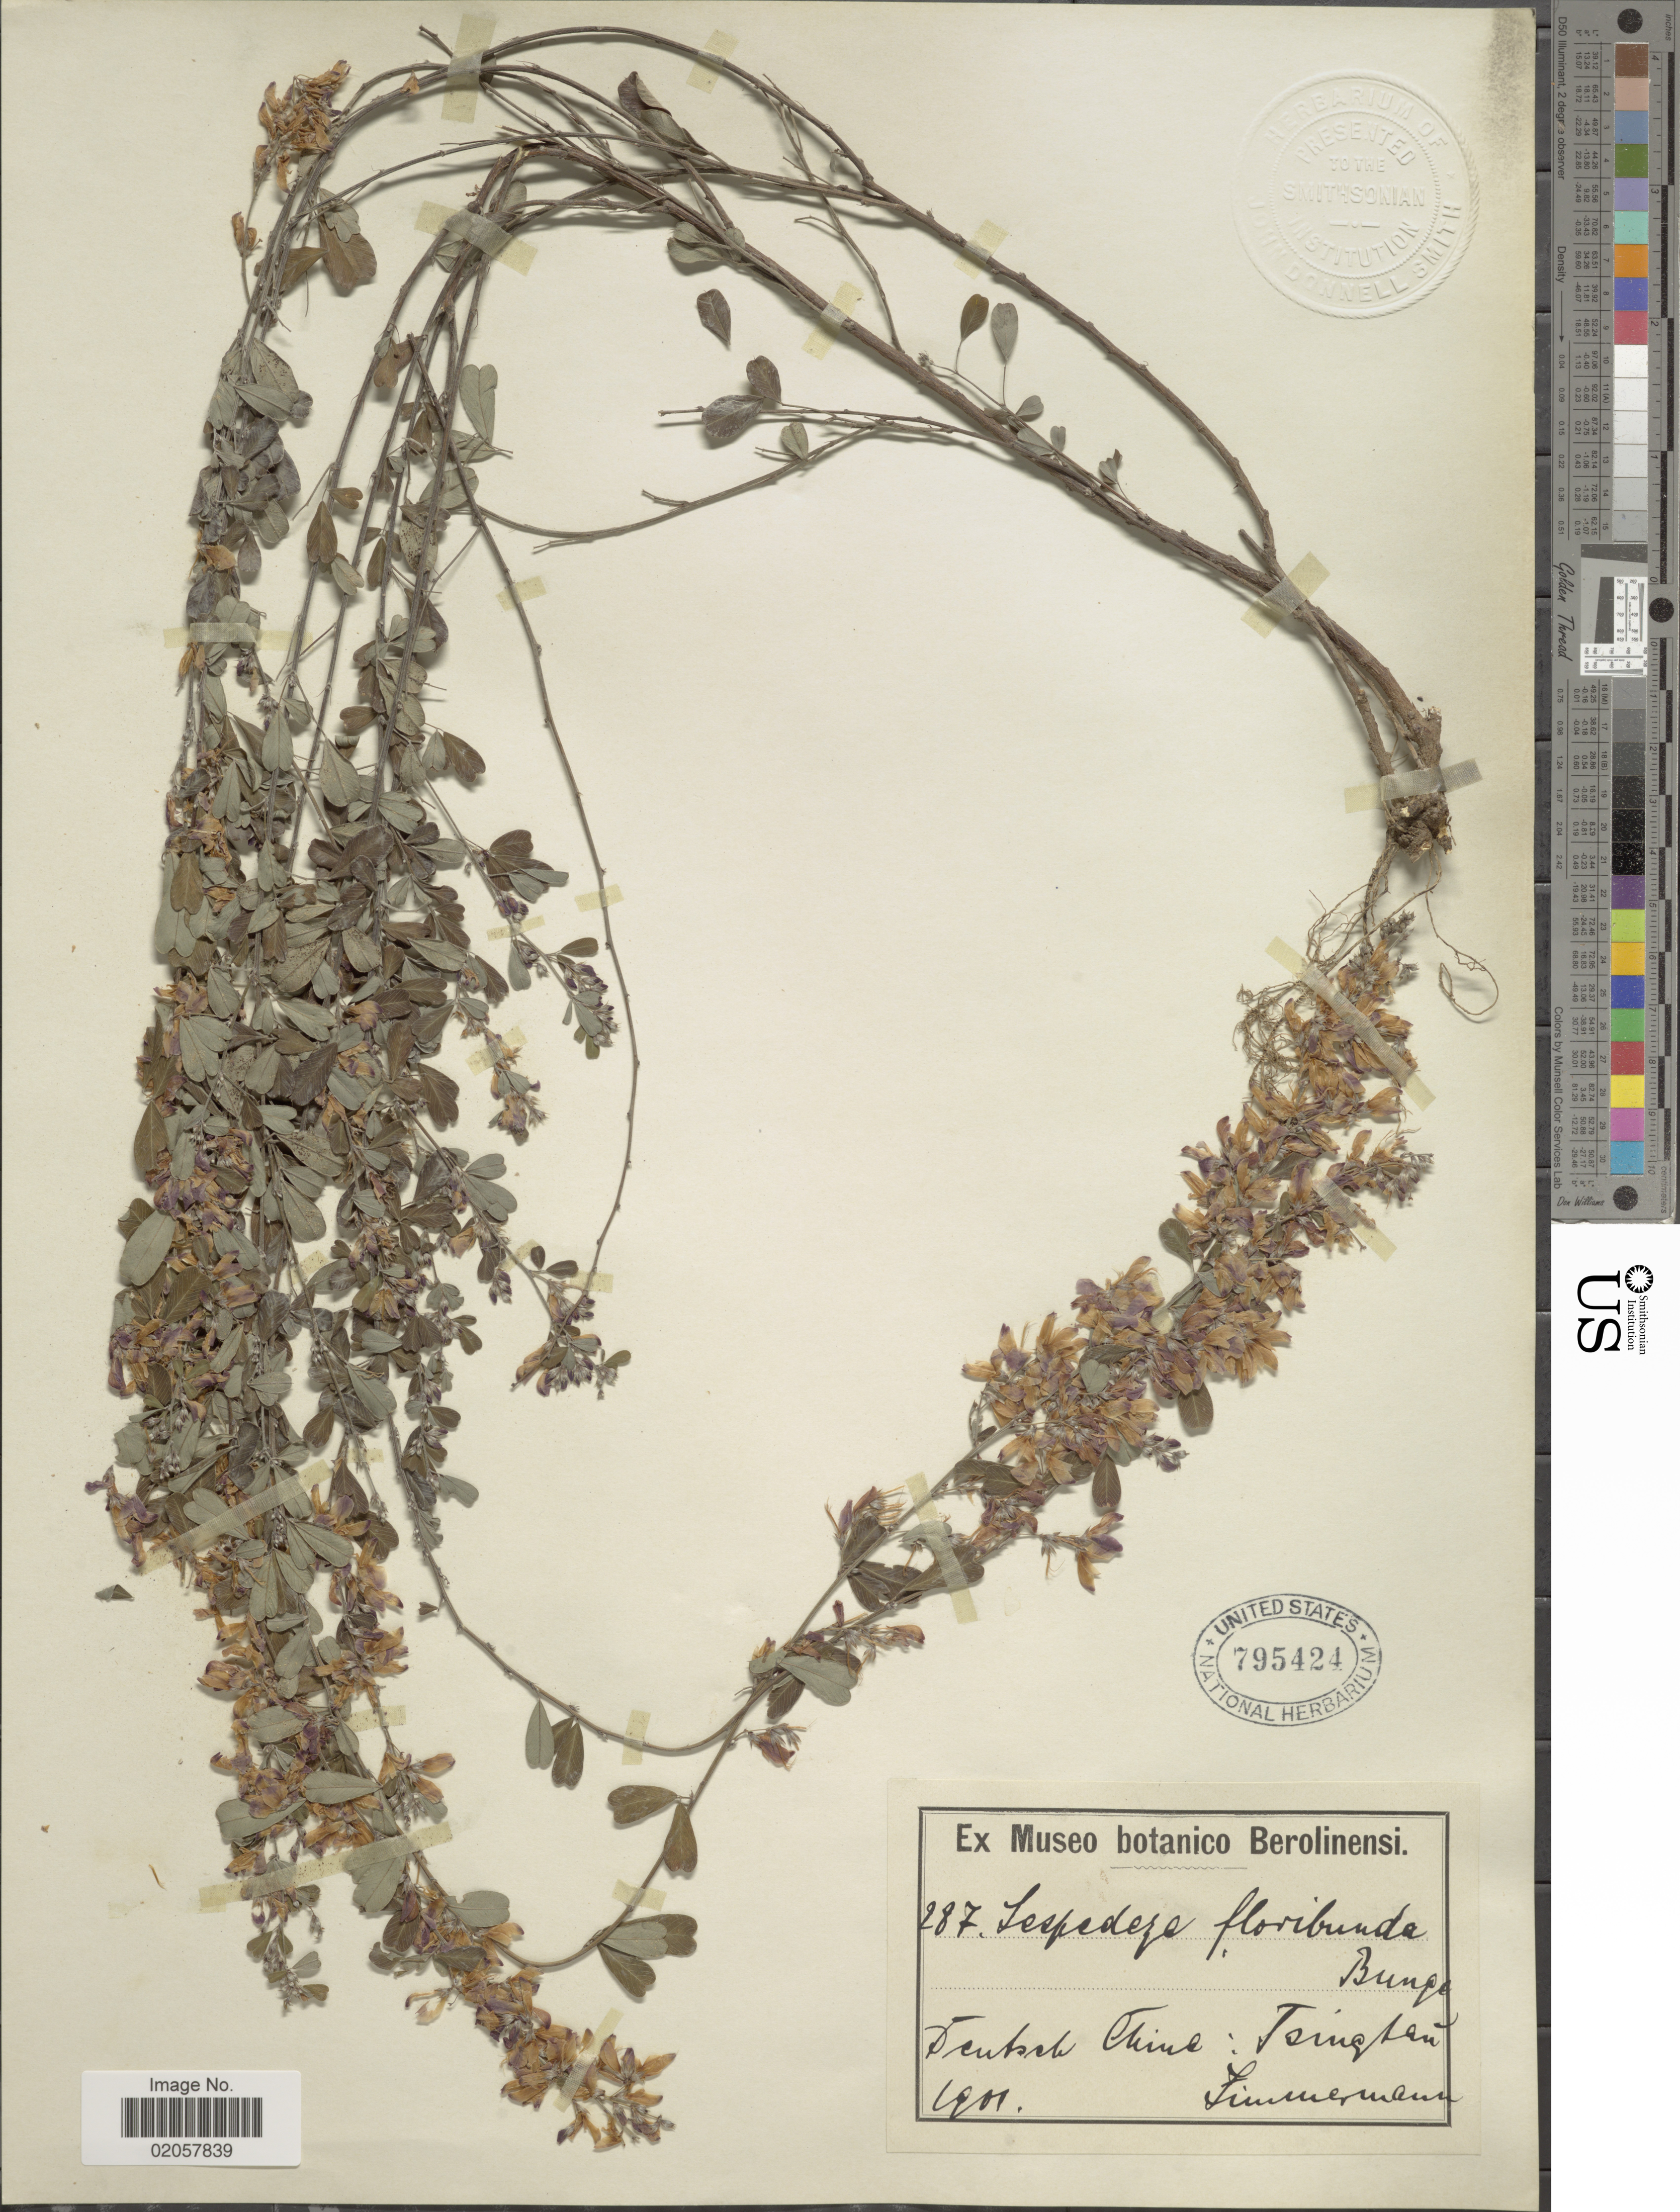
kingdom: Plantae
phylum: Tracheophyta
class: Magnoliopsida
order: Fabales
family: Fabaceae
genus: Lespedeza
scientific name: Lespedeza floribunda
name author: Bunge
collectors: -. Zimmermann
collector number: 287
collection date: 1901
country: China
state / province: Qinghai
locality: Deutsch Chine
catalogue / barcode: US 795424